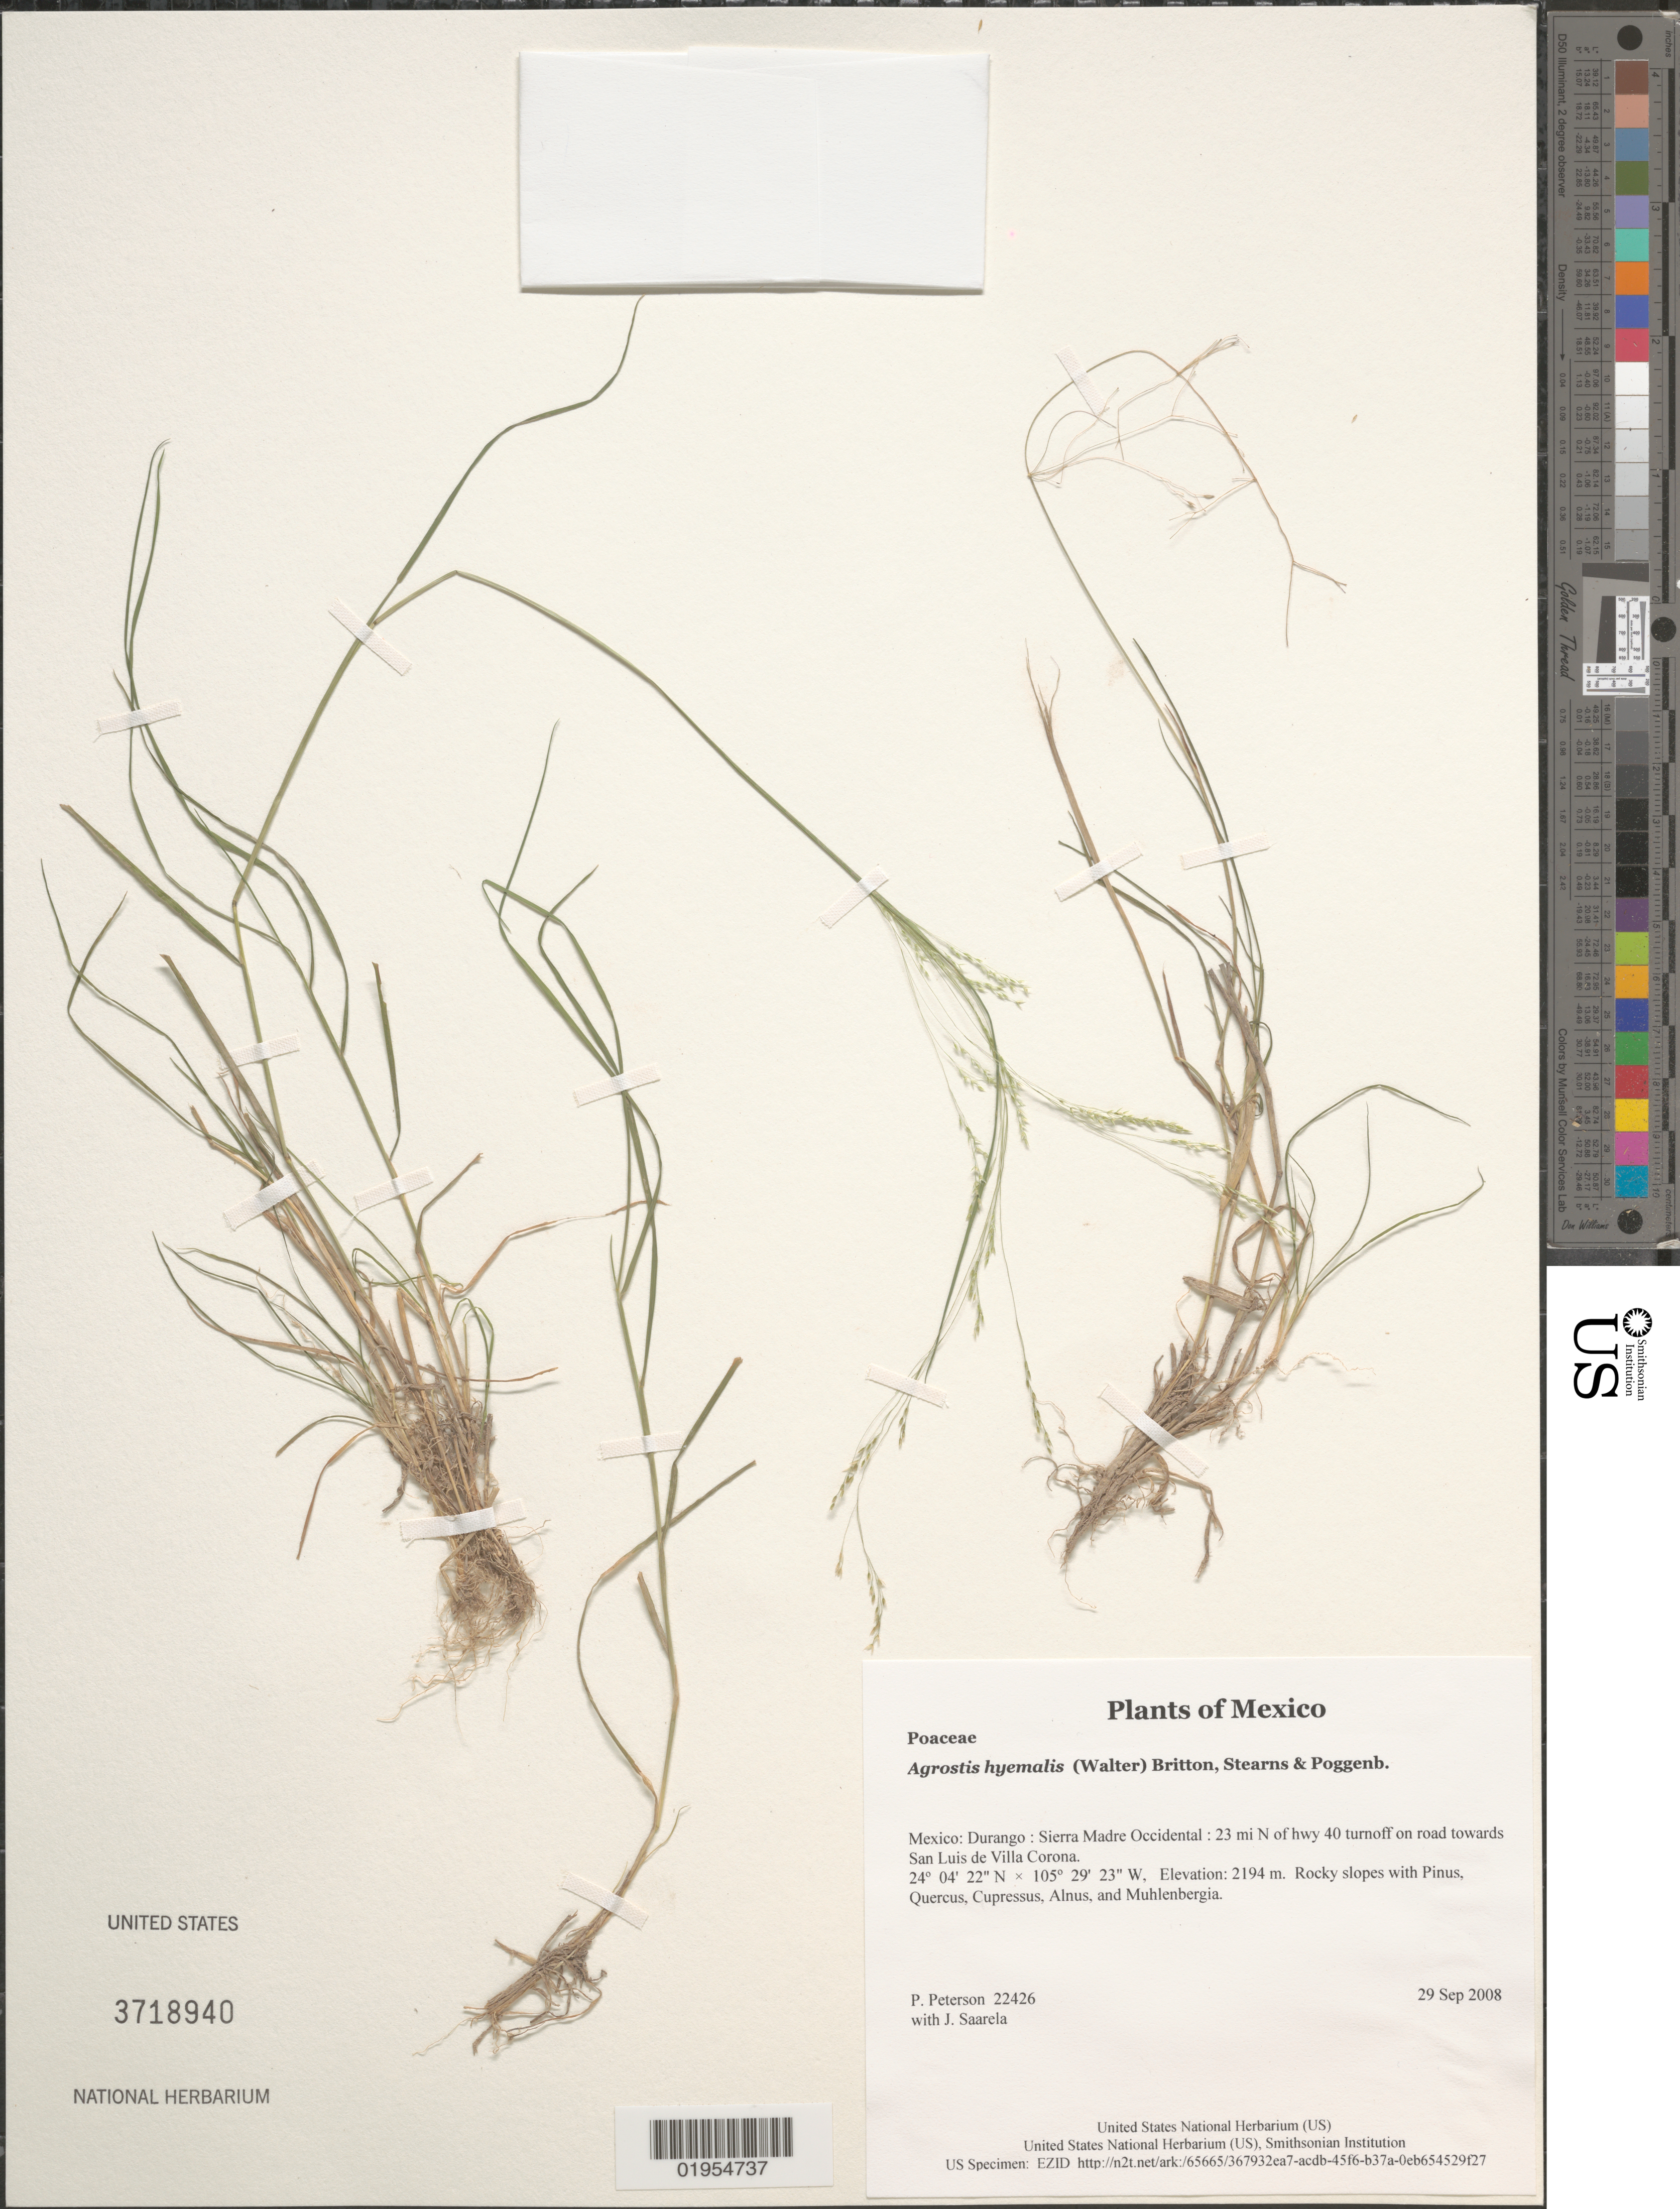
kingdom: Plantae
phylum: Tracheophyta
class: Liliopsida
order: Poales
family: Poaceae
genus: Agrostis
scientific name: Agrostis hyemalis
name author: (Walter) Britton et al.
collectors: P. M. Peterson & J. Saarela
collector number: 22426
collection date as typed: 29 Sep 2008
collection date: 2008-09-29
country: Mexico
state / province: Durango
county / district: Sierra Madre Occidental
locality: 23 mi N of hwy 40 turnoff on road towards San Luis de Villa Corona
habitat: Rocky slopes with Pinus, Quercus, Cupressus, Alnus, and Muhlenbergia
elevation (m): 2194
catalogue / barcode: US 3718940